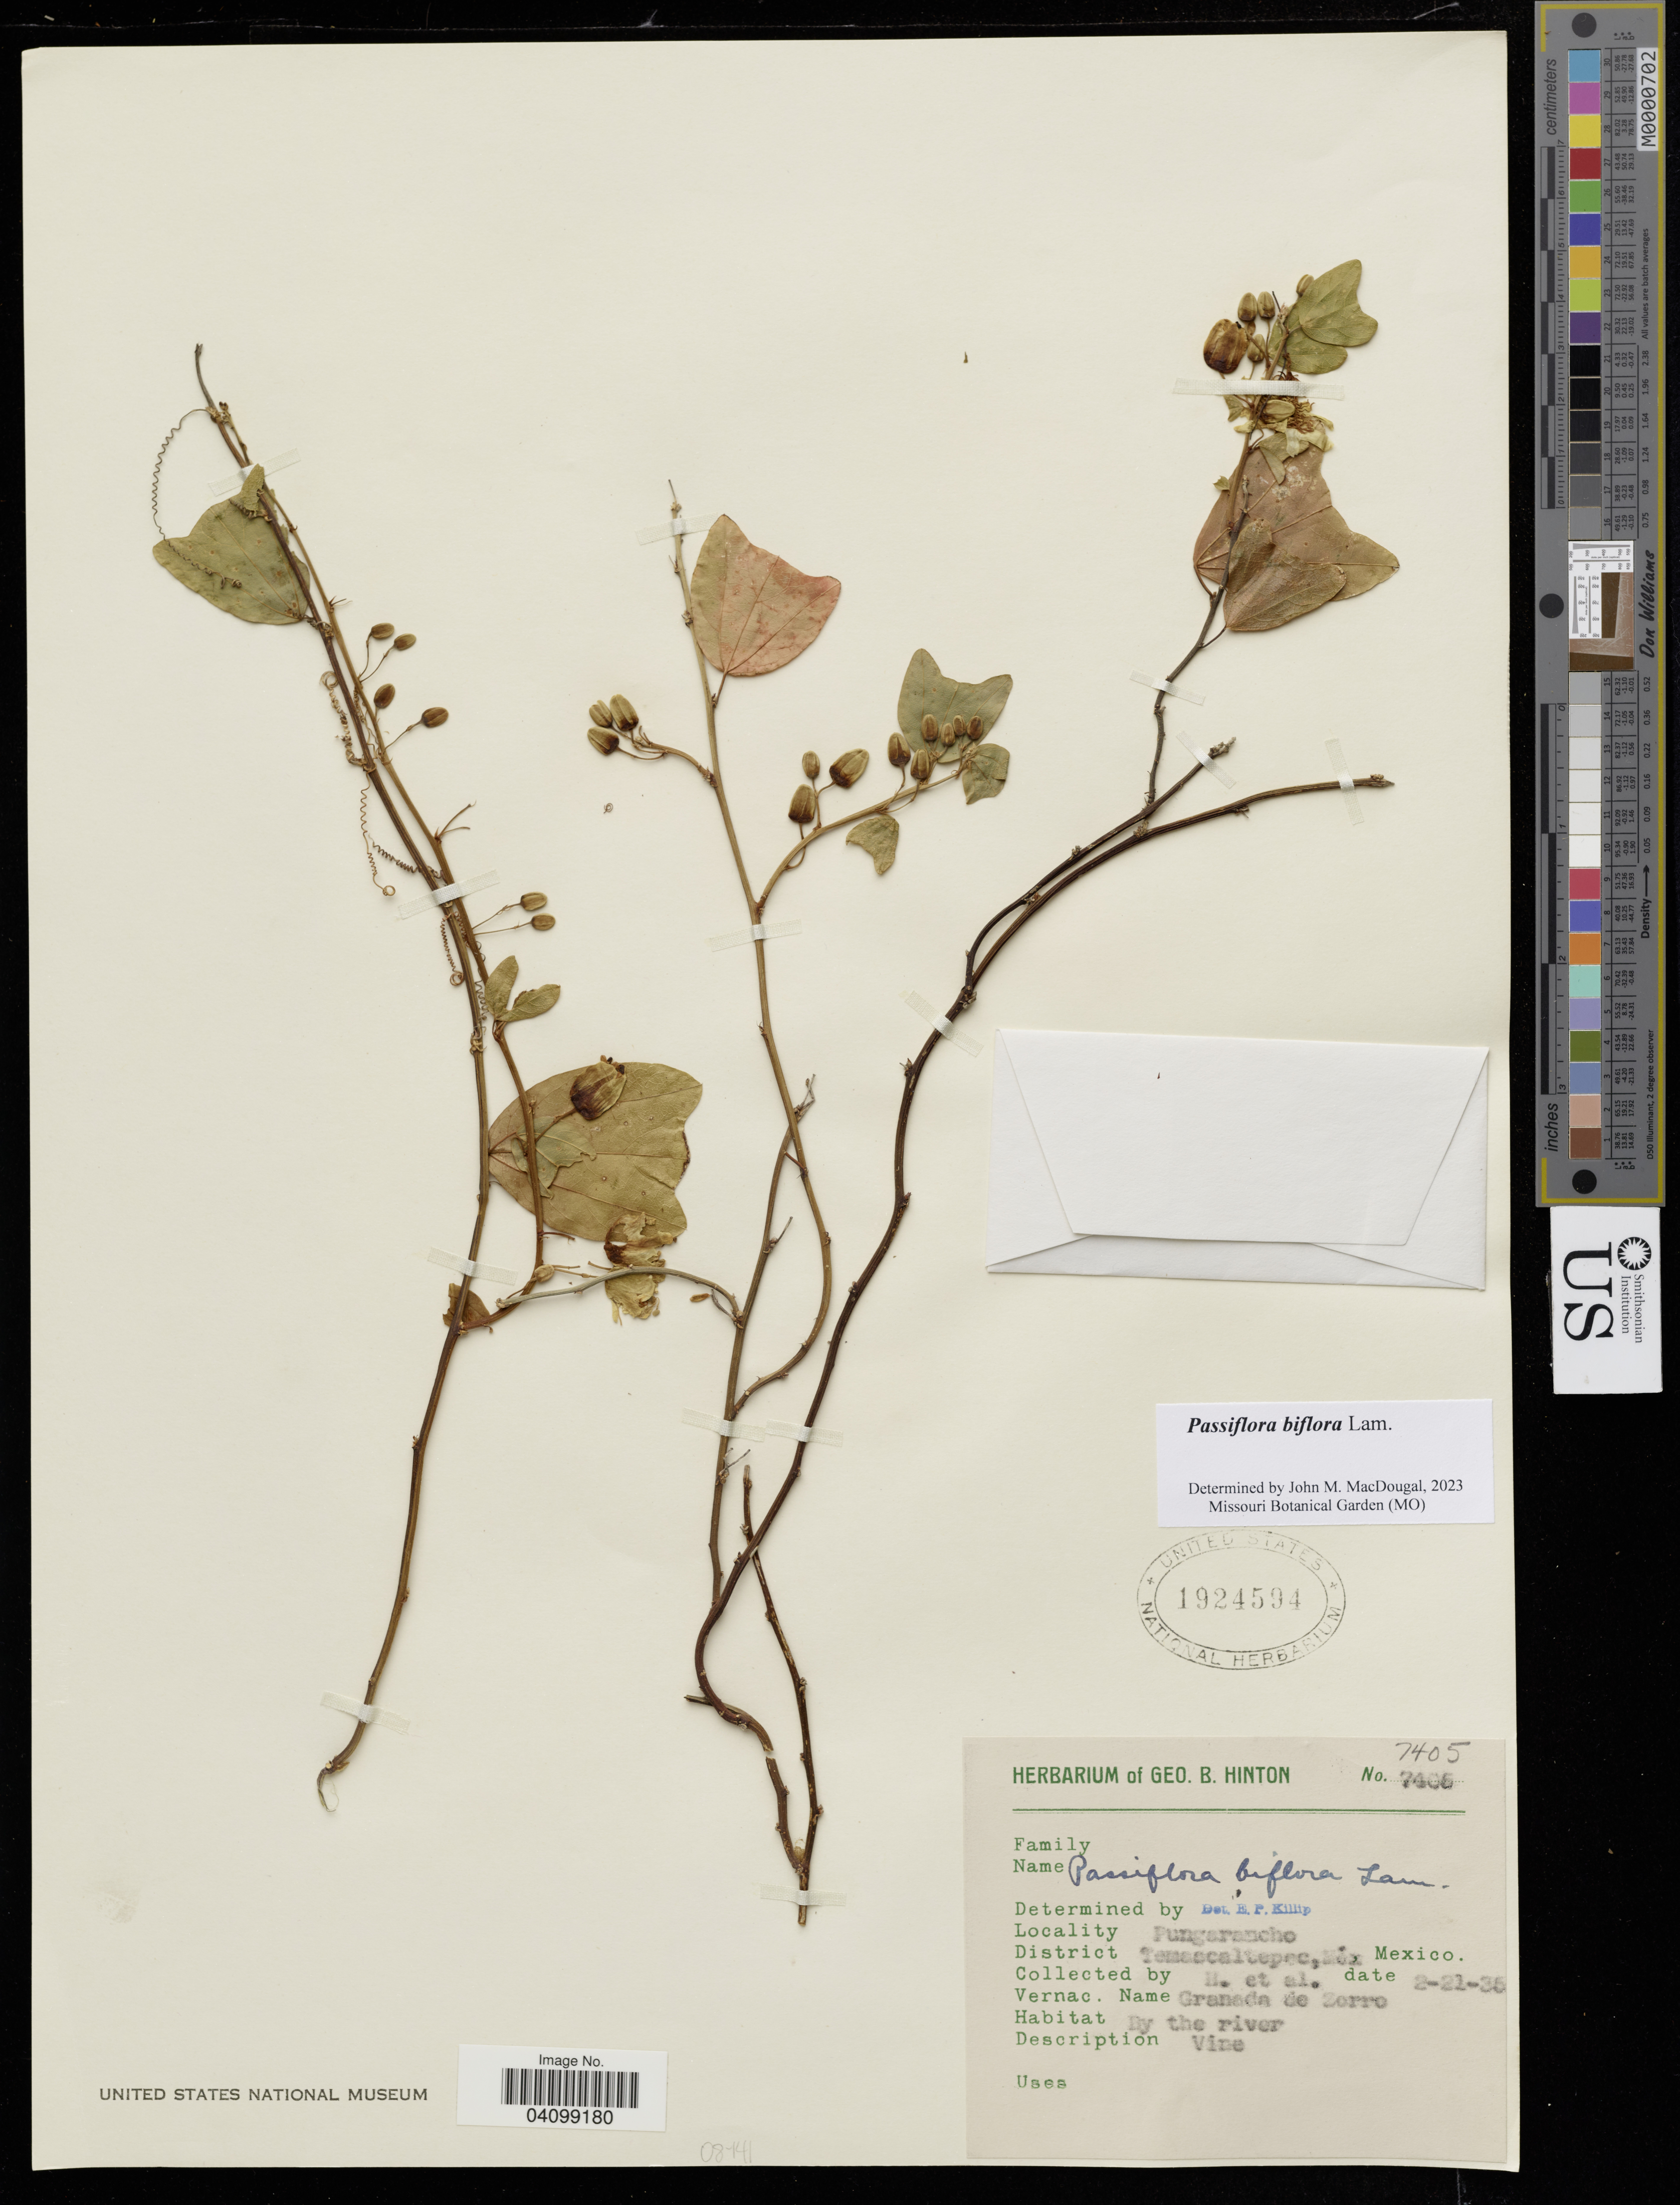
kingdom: Plantae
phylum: Tracheophyta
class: Magnoliopsida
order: Malpighiales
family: Passifloraceae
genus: Passiflora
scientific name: Passiflora biflora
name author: Lam.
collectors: G. B. Hinton & et al.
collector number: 7405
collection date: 1935-02-21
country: Mexico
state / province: México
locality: Pungarancho. Temaacaltepec.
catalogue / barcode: US 1924594